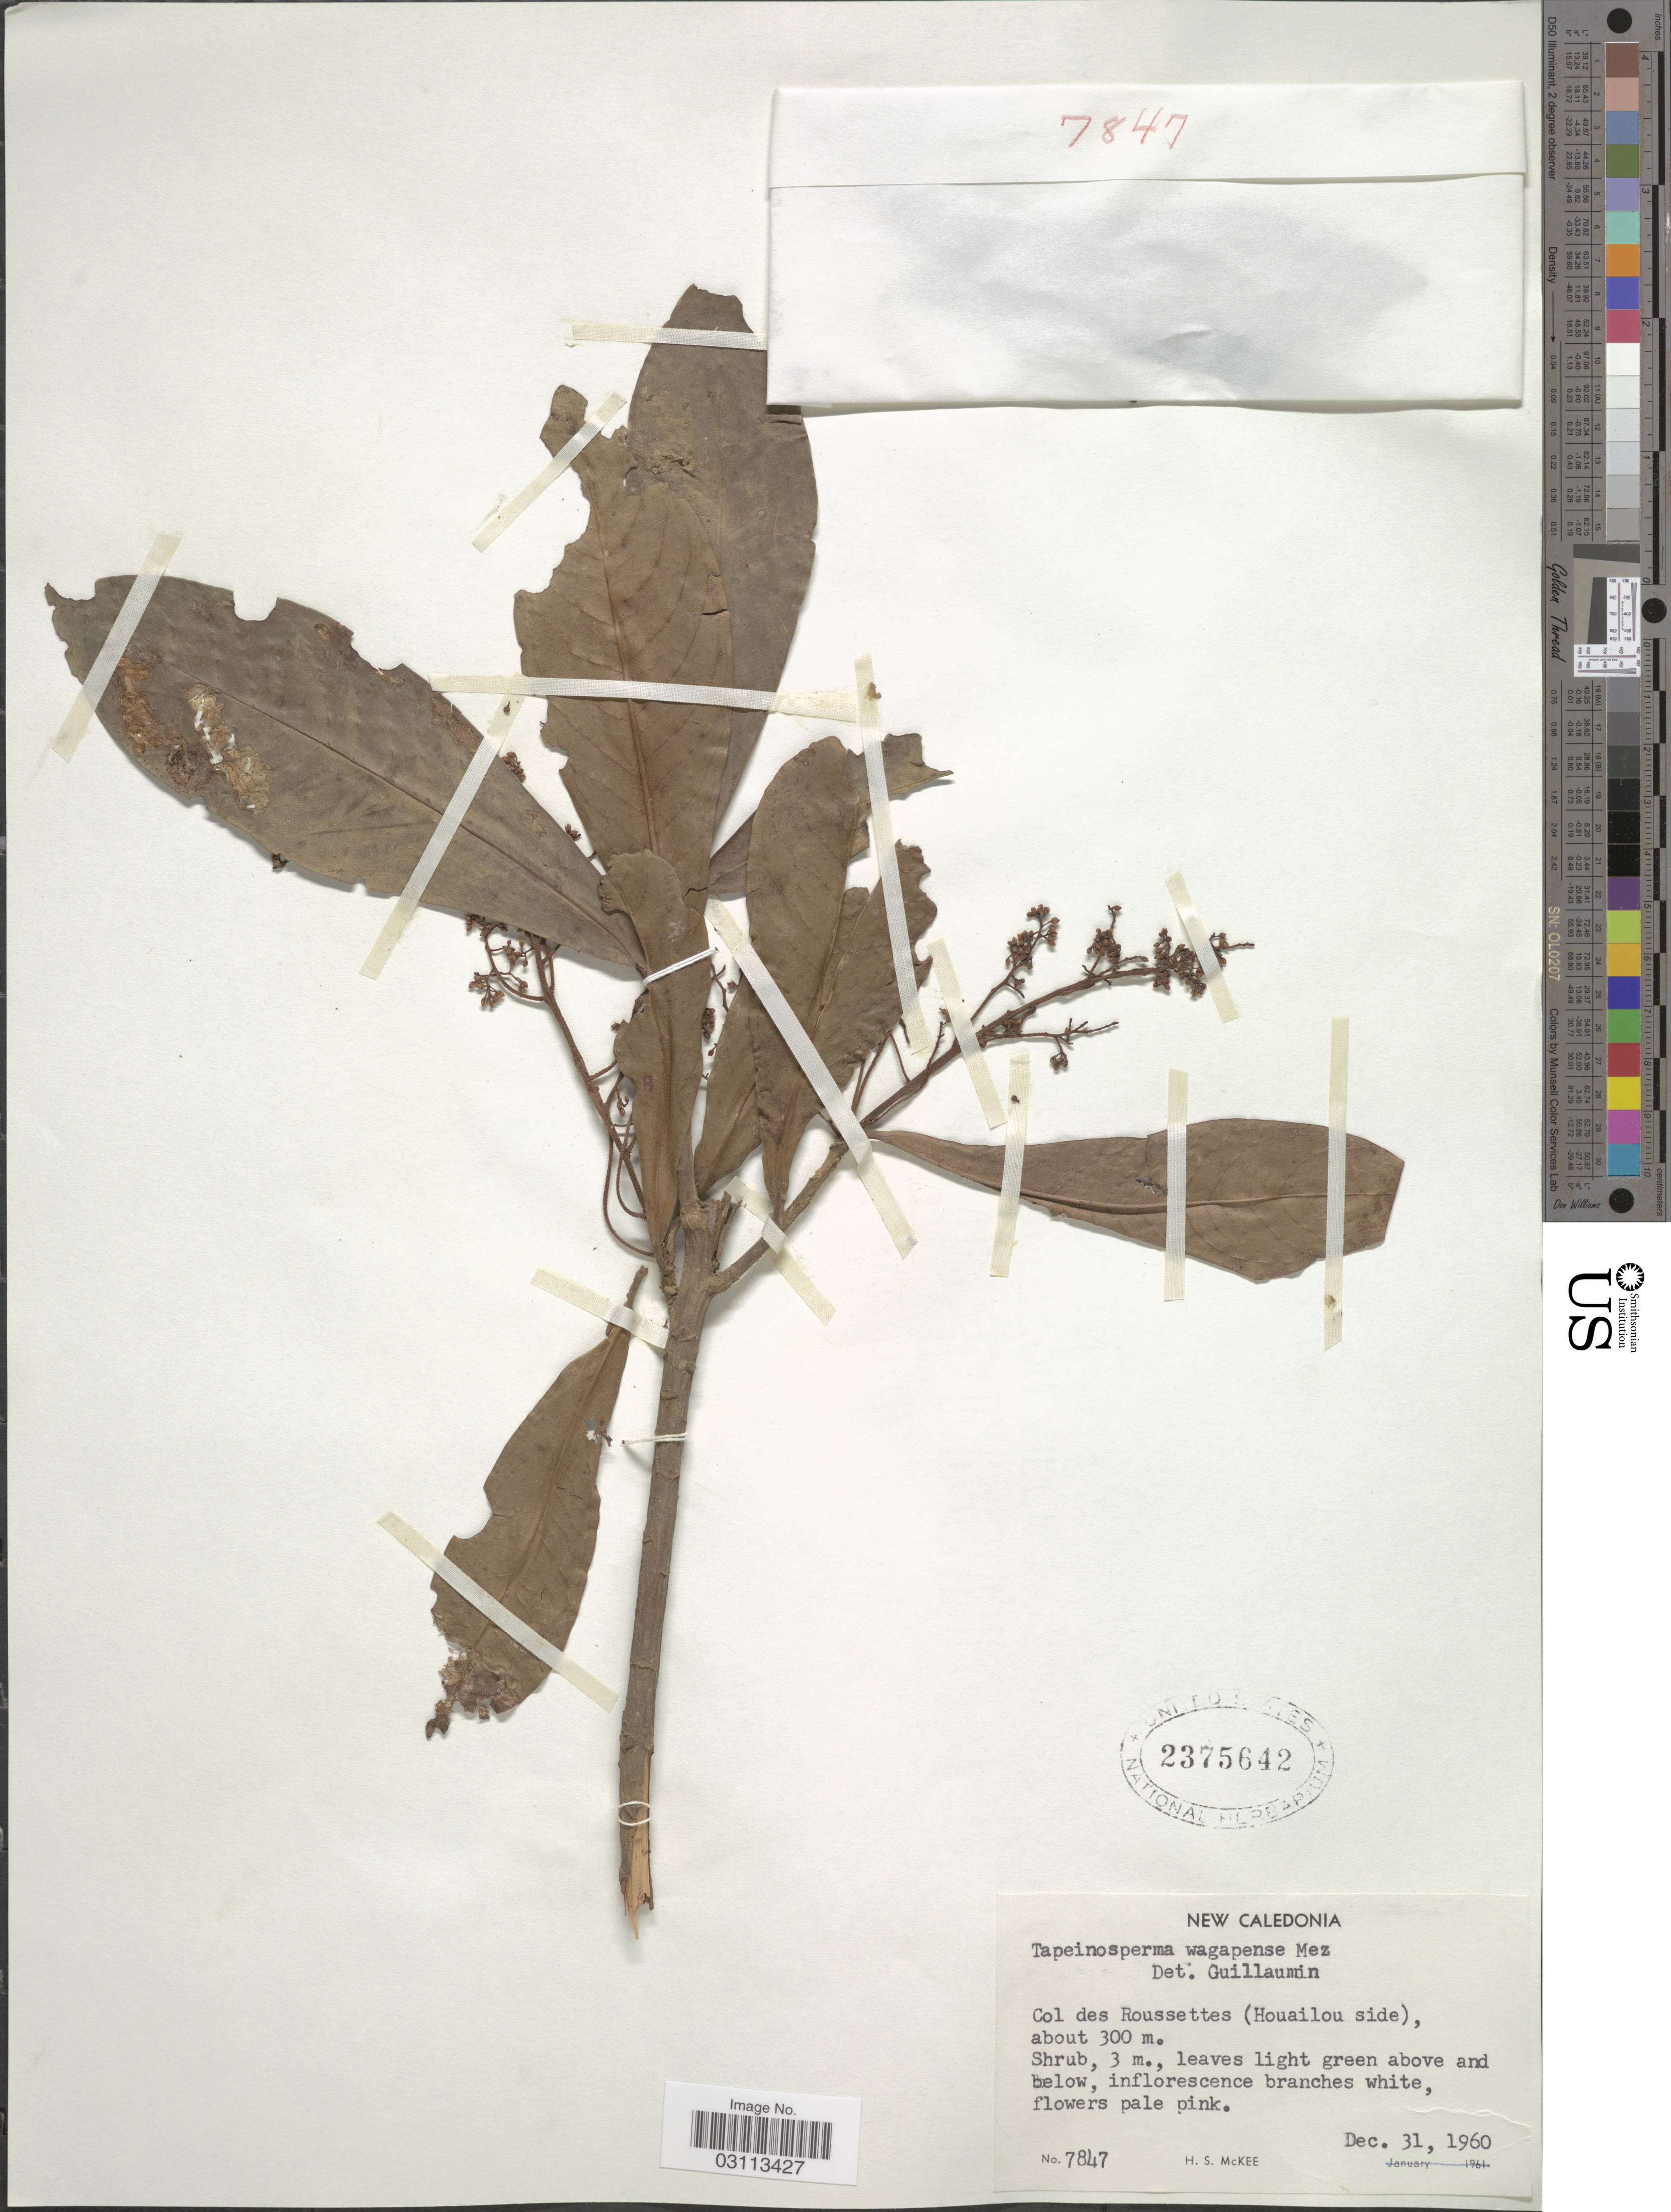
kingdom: Plantae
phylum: Tracheophyta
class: Magnoliopsida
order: Ericales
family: Primulaceae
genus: Tapeinosperma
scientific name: Tapeinosperma wagapense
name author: Mez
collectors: H. S. McKee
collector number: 7847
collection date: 1960-12-31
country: New Caledonia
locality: Col des Roussettes (Houailou side).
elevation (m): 300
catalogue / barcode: US 2375642